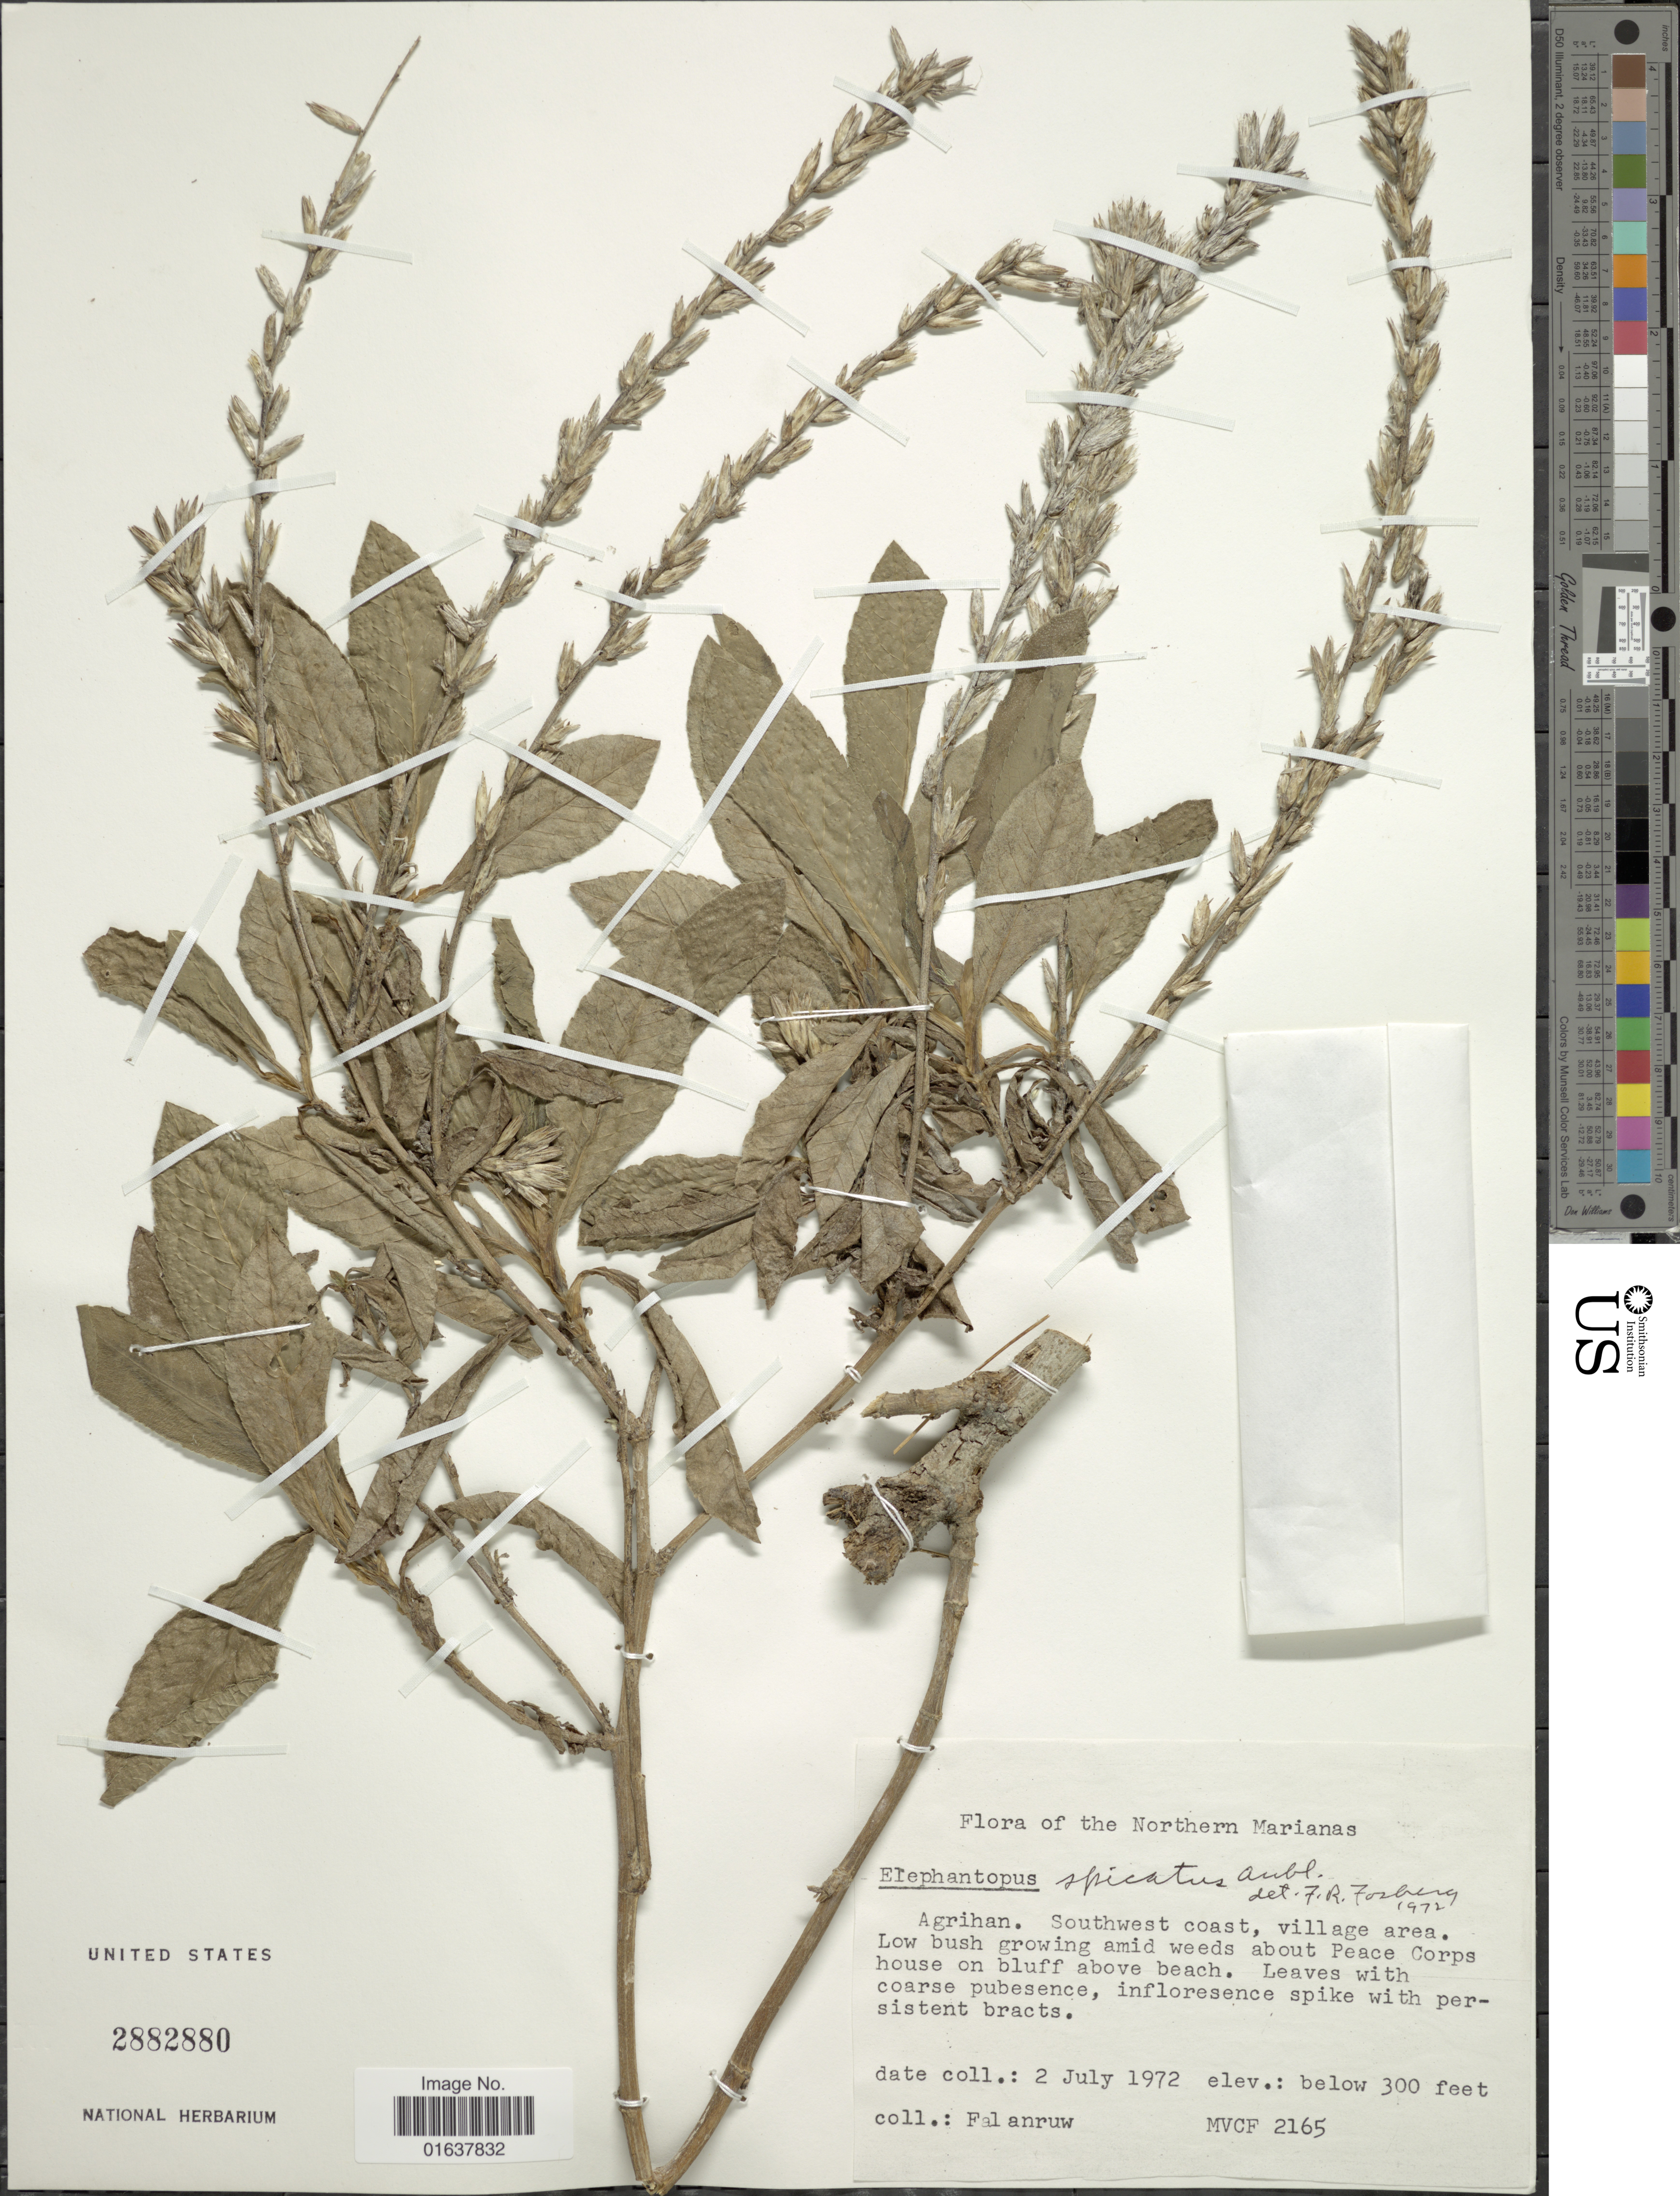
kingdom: Plantae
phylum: Tracheophyta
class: Magnoliopsida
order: Asterales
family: Asteraceae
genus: Pseudelephantopus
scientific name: Pseudelephantopus spicatus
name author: (Juss. ex Aubl.) C.F. Baker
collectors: Falanruw, --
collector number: MVCF 2165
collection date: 1972-07-02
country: Northern Mariana Islands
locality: The Northern Marianas. Agrihan. Southwest coast, village area.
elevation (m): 91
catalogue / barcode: US 2882880